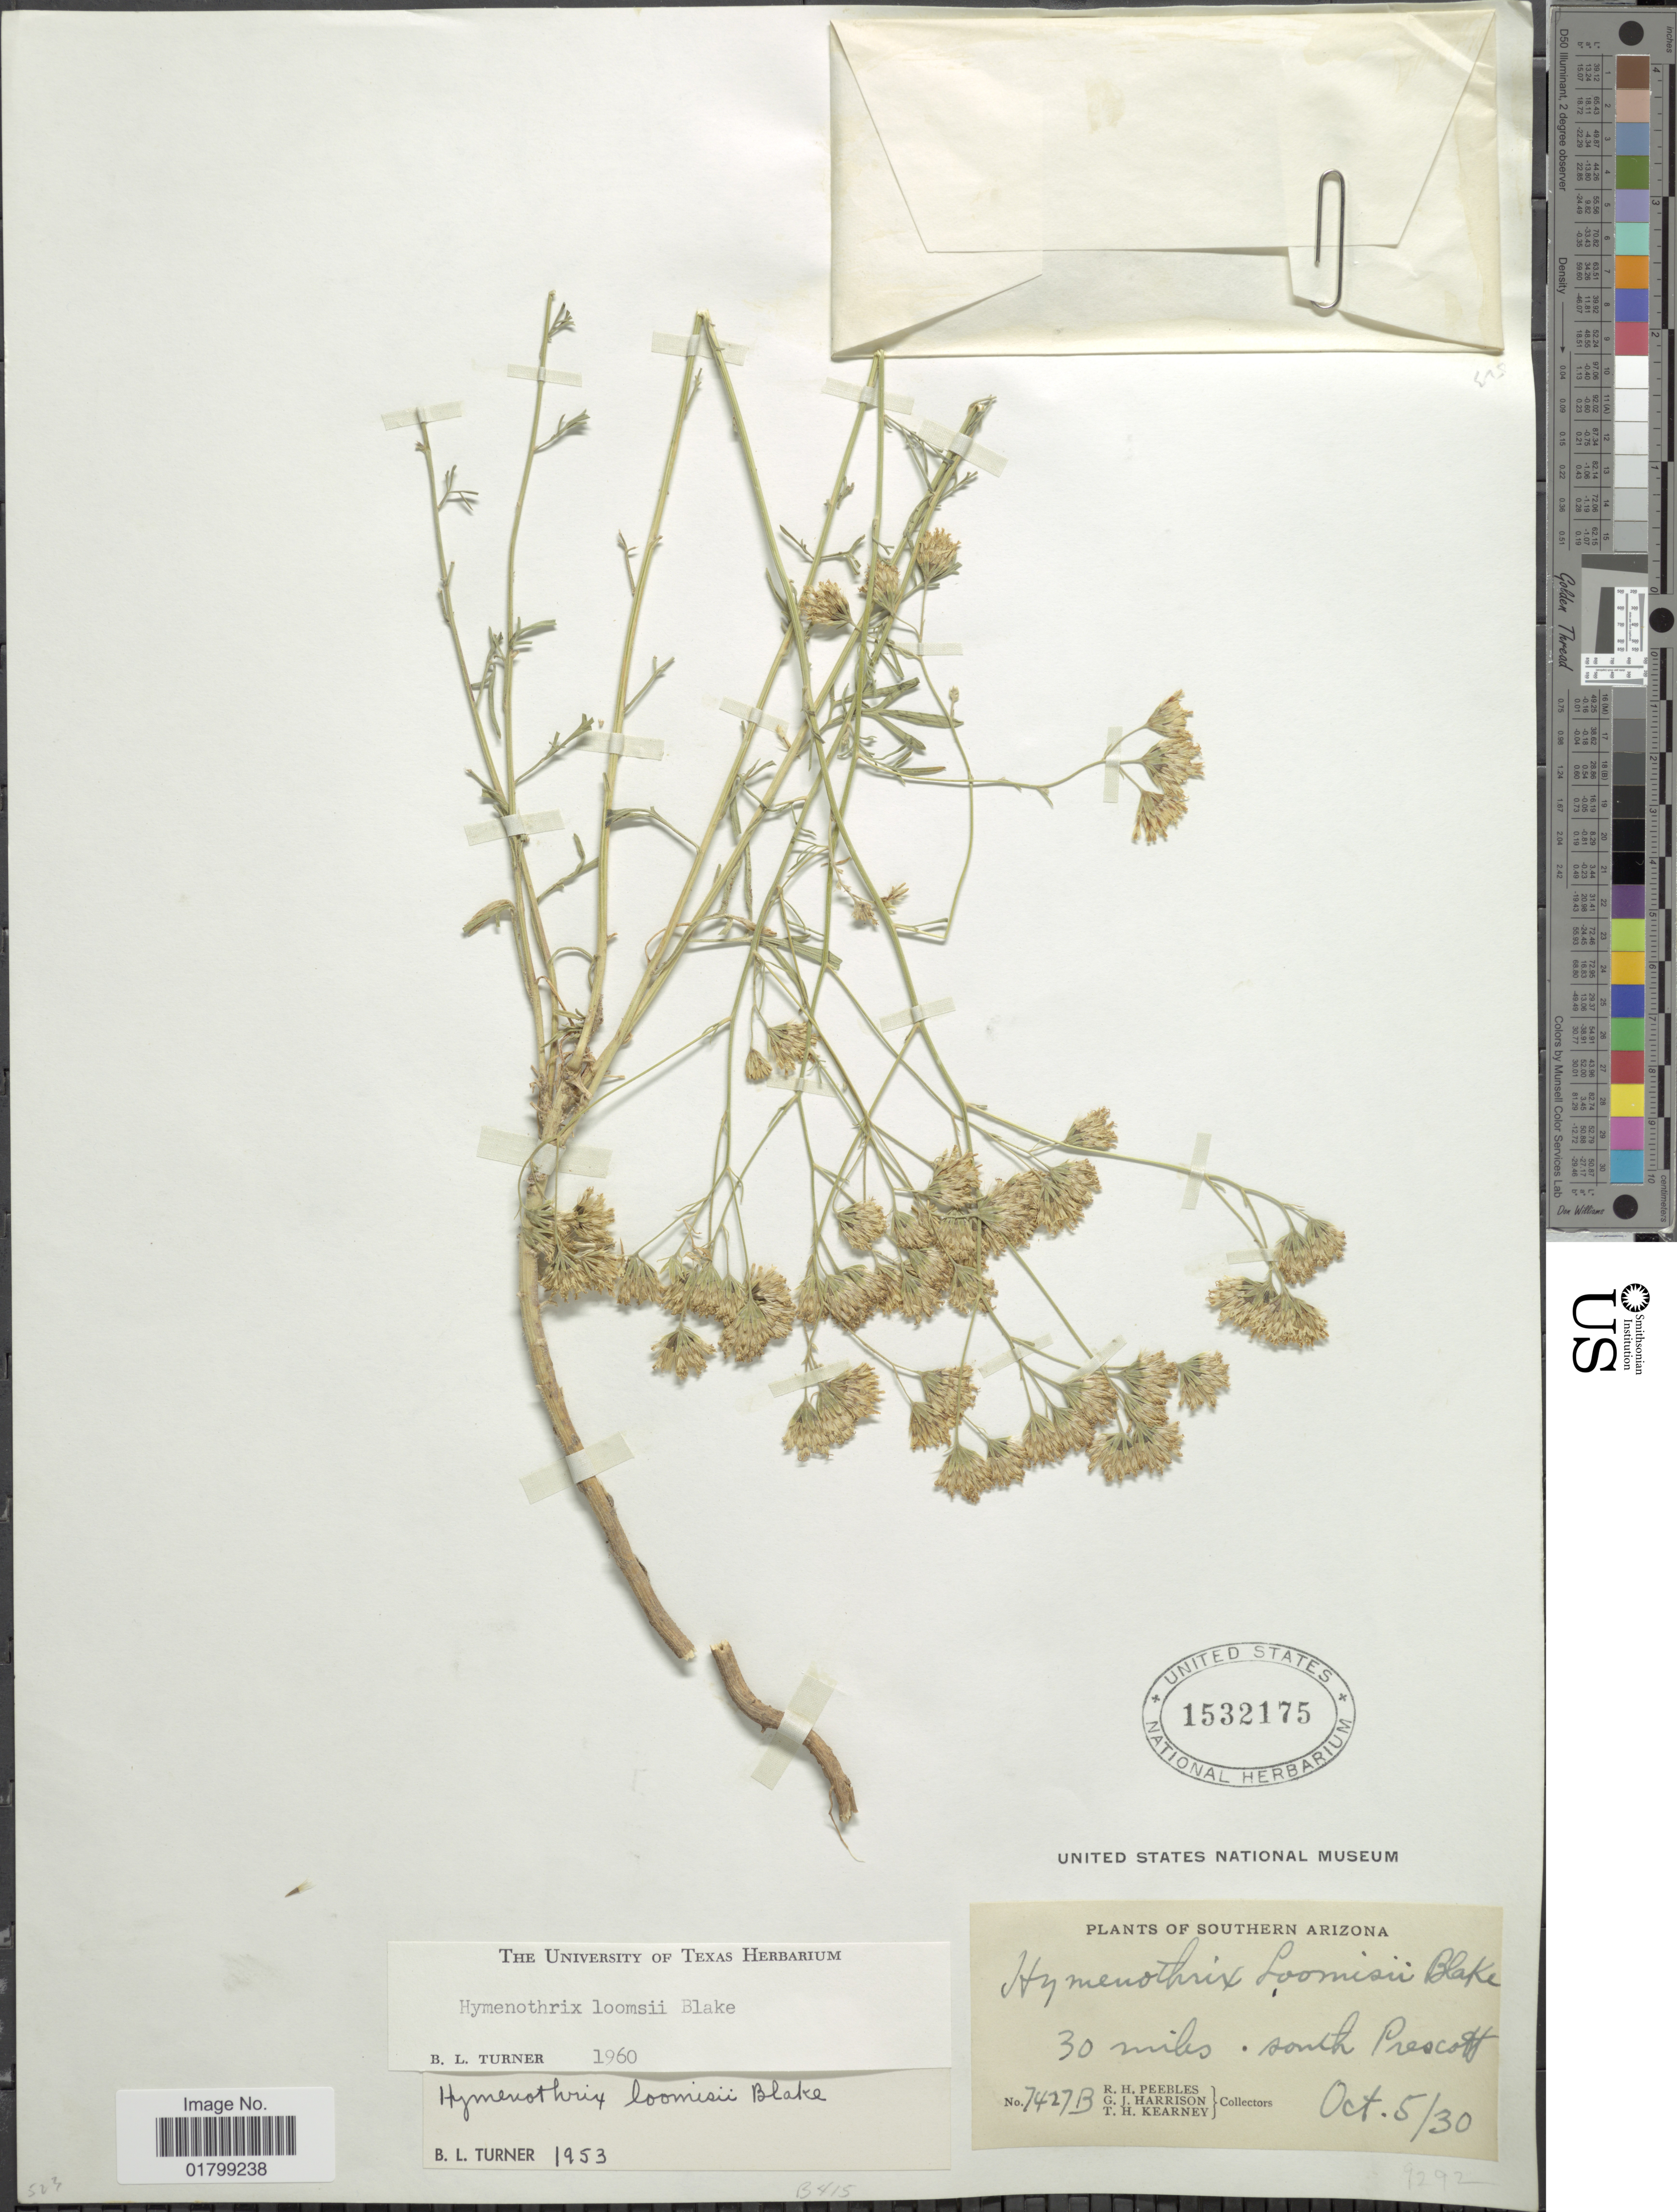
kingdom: Plantae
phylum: Tracheophyta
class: Magnoliopsida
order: Asterales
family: Asteraceae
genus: Hymenothrix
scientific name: Hymenothrix loomisii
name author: S.F. Blake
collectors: R. H. Peebles, G. J. Harrison & T. H. Kearney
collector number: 7427B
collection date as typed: Transcribed d/m/y: 5/10/30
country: United States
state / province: Arizona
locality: Southern Arizona, 30 miles south of Prescott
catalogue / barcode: US 1532175